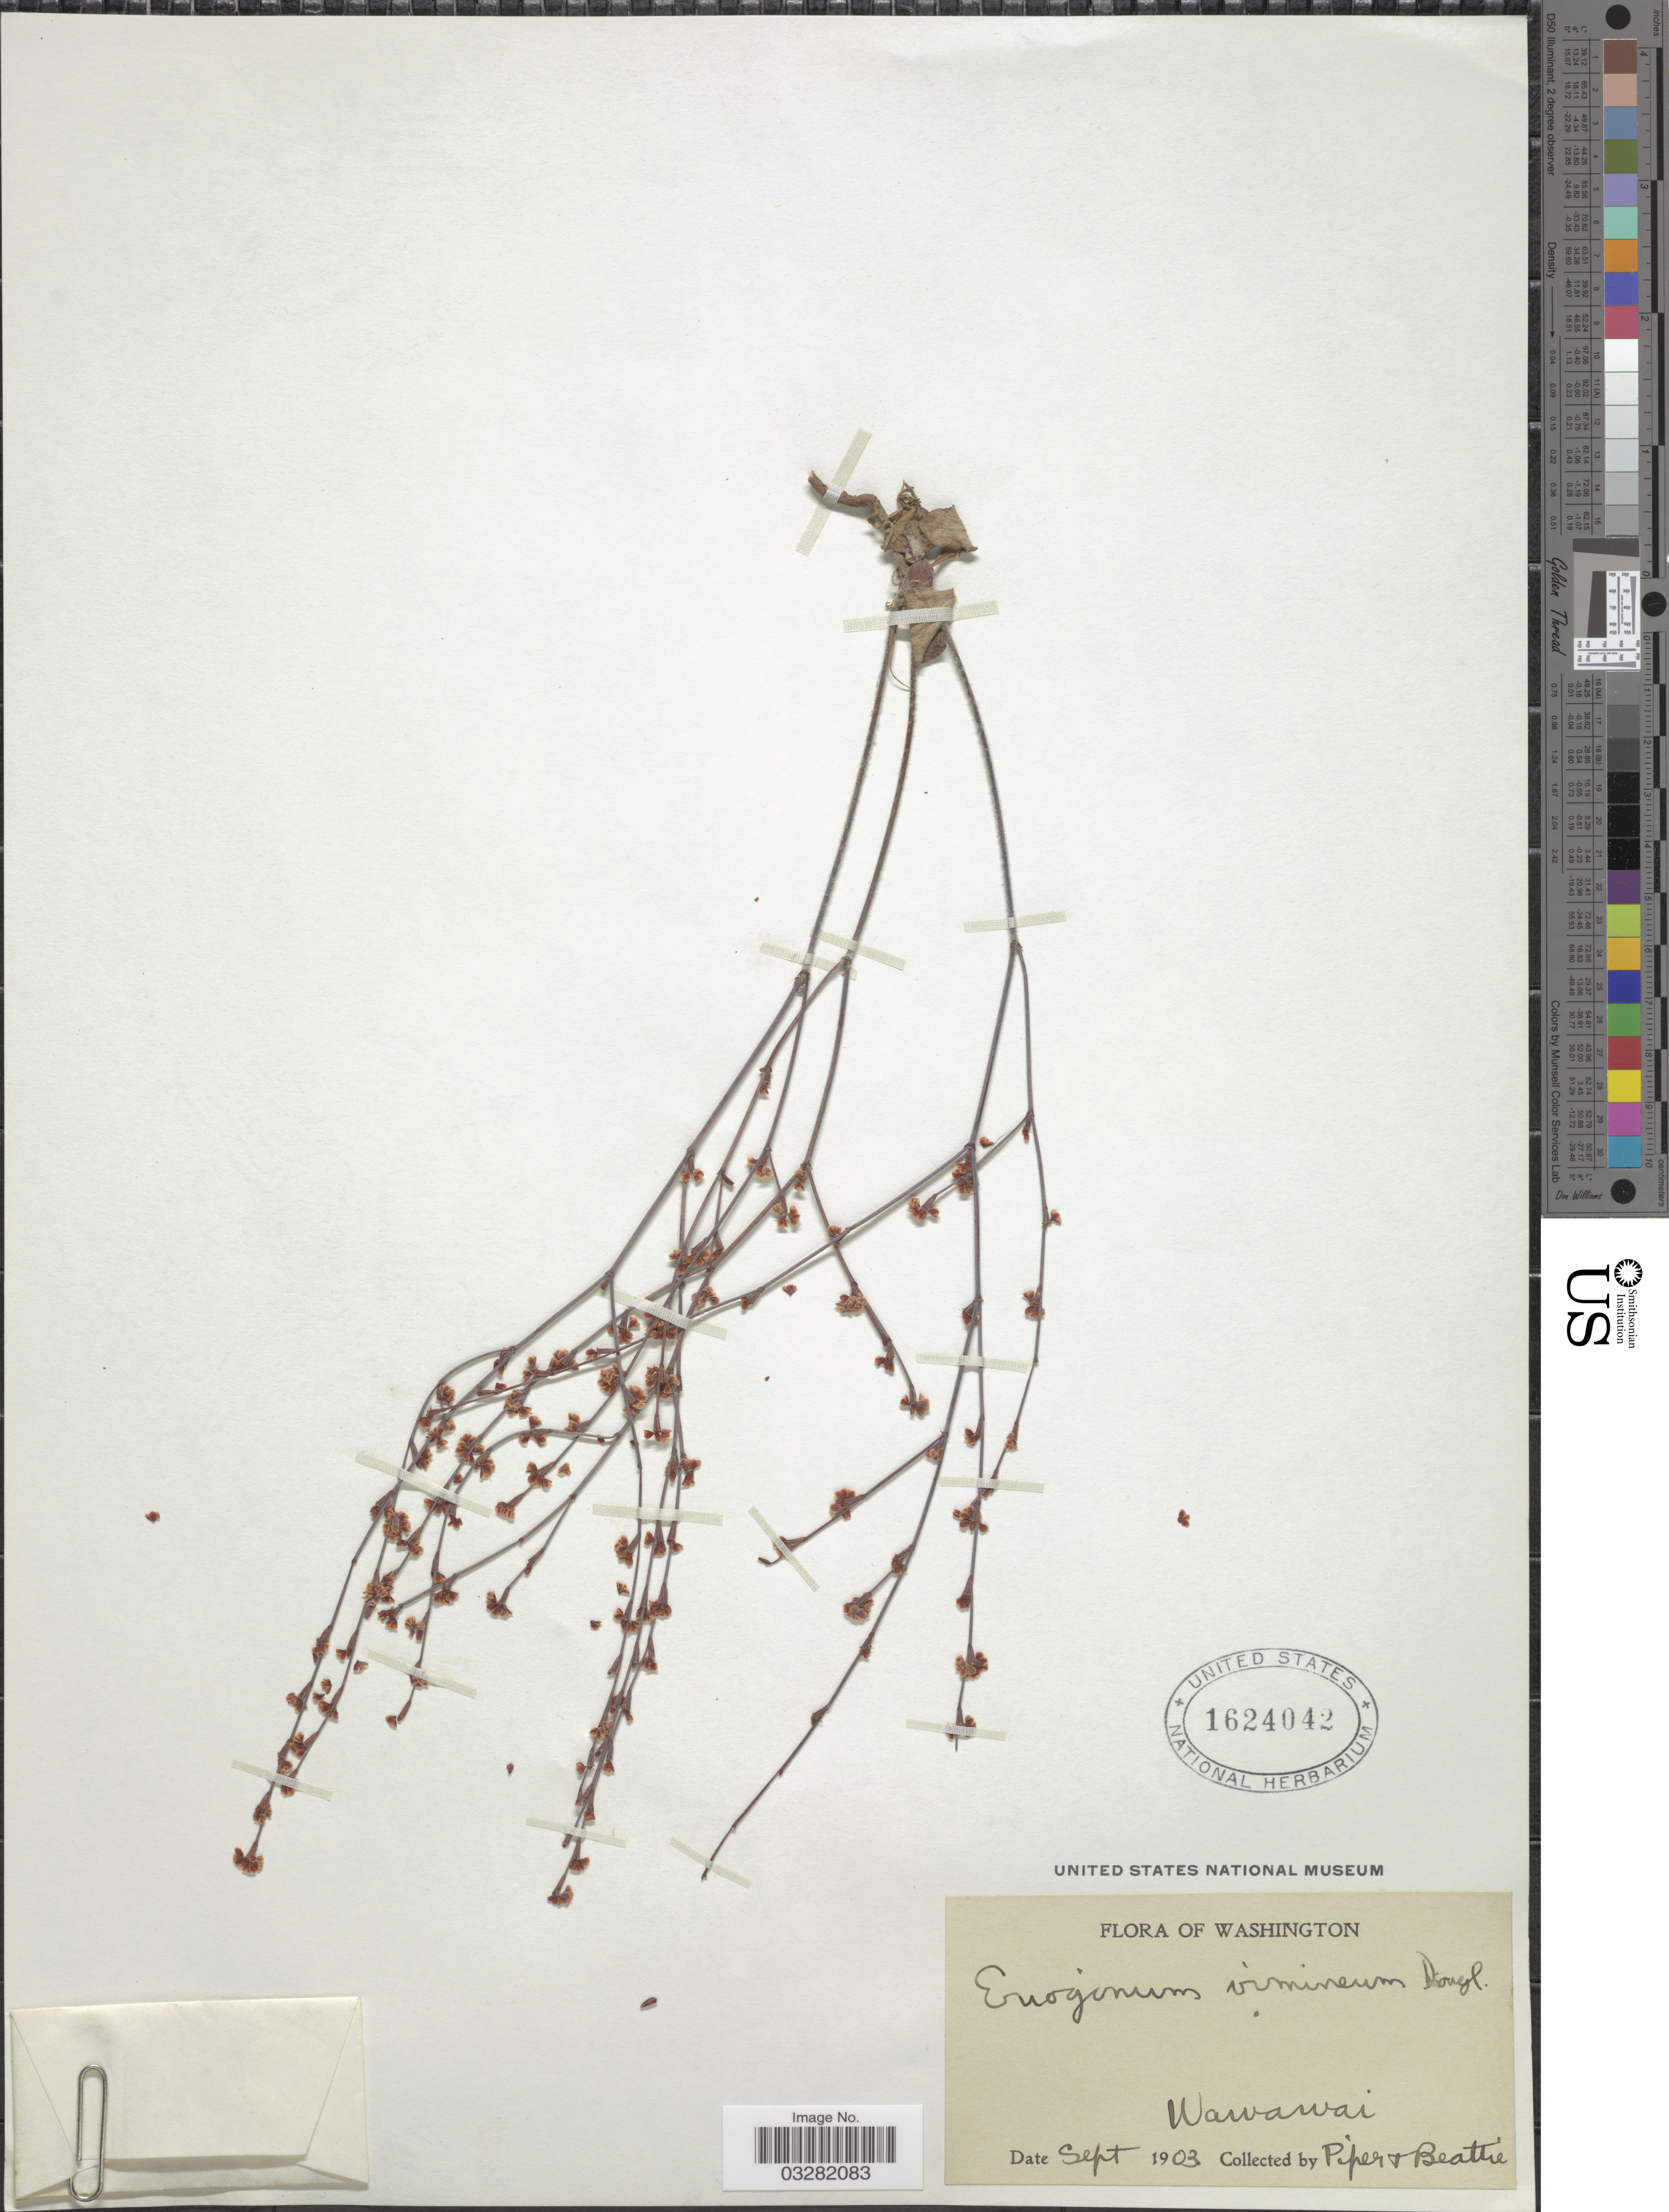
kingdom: Plantae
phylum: Tracheophyta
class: Magnoliopsida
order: Caryophyllales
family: Polygonaceae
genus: Eriogonum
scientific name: Eriogonum vimineum var. vimineum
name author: Douglas ex Benth.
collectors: Piper & Beattie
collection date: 1903-09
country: United States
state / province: Washington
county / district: Whitman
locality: Wawawai.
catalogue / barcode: US 1624042